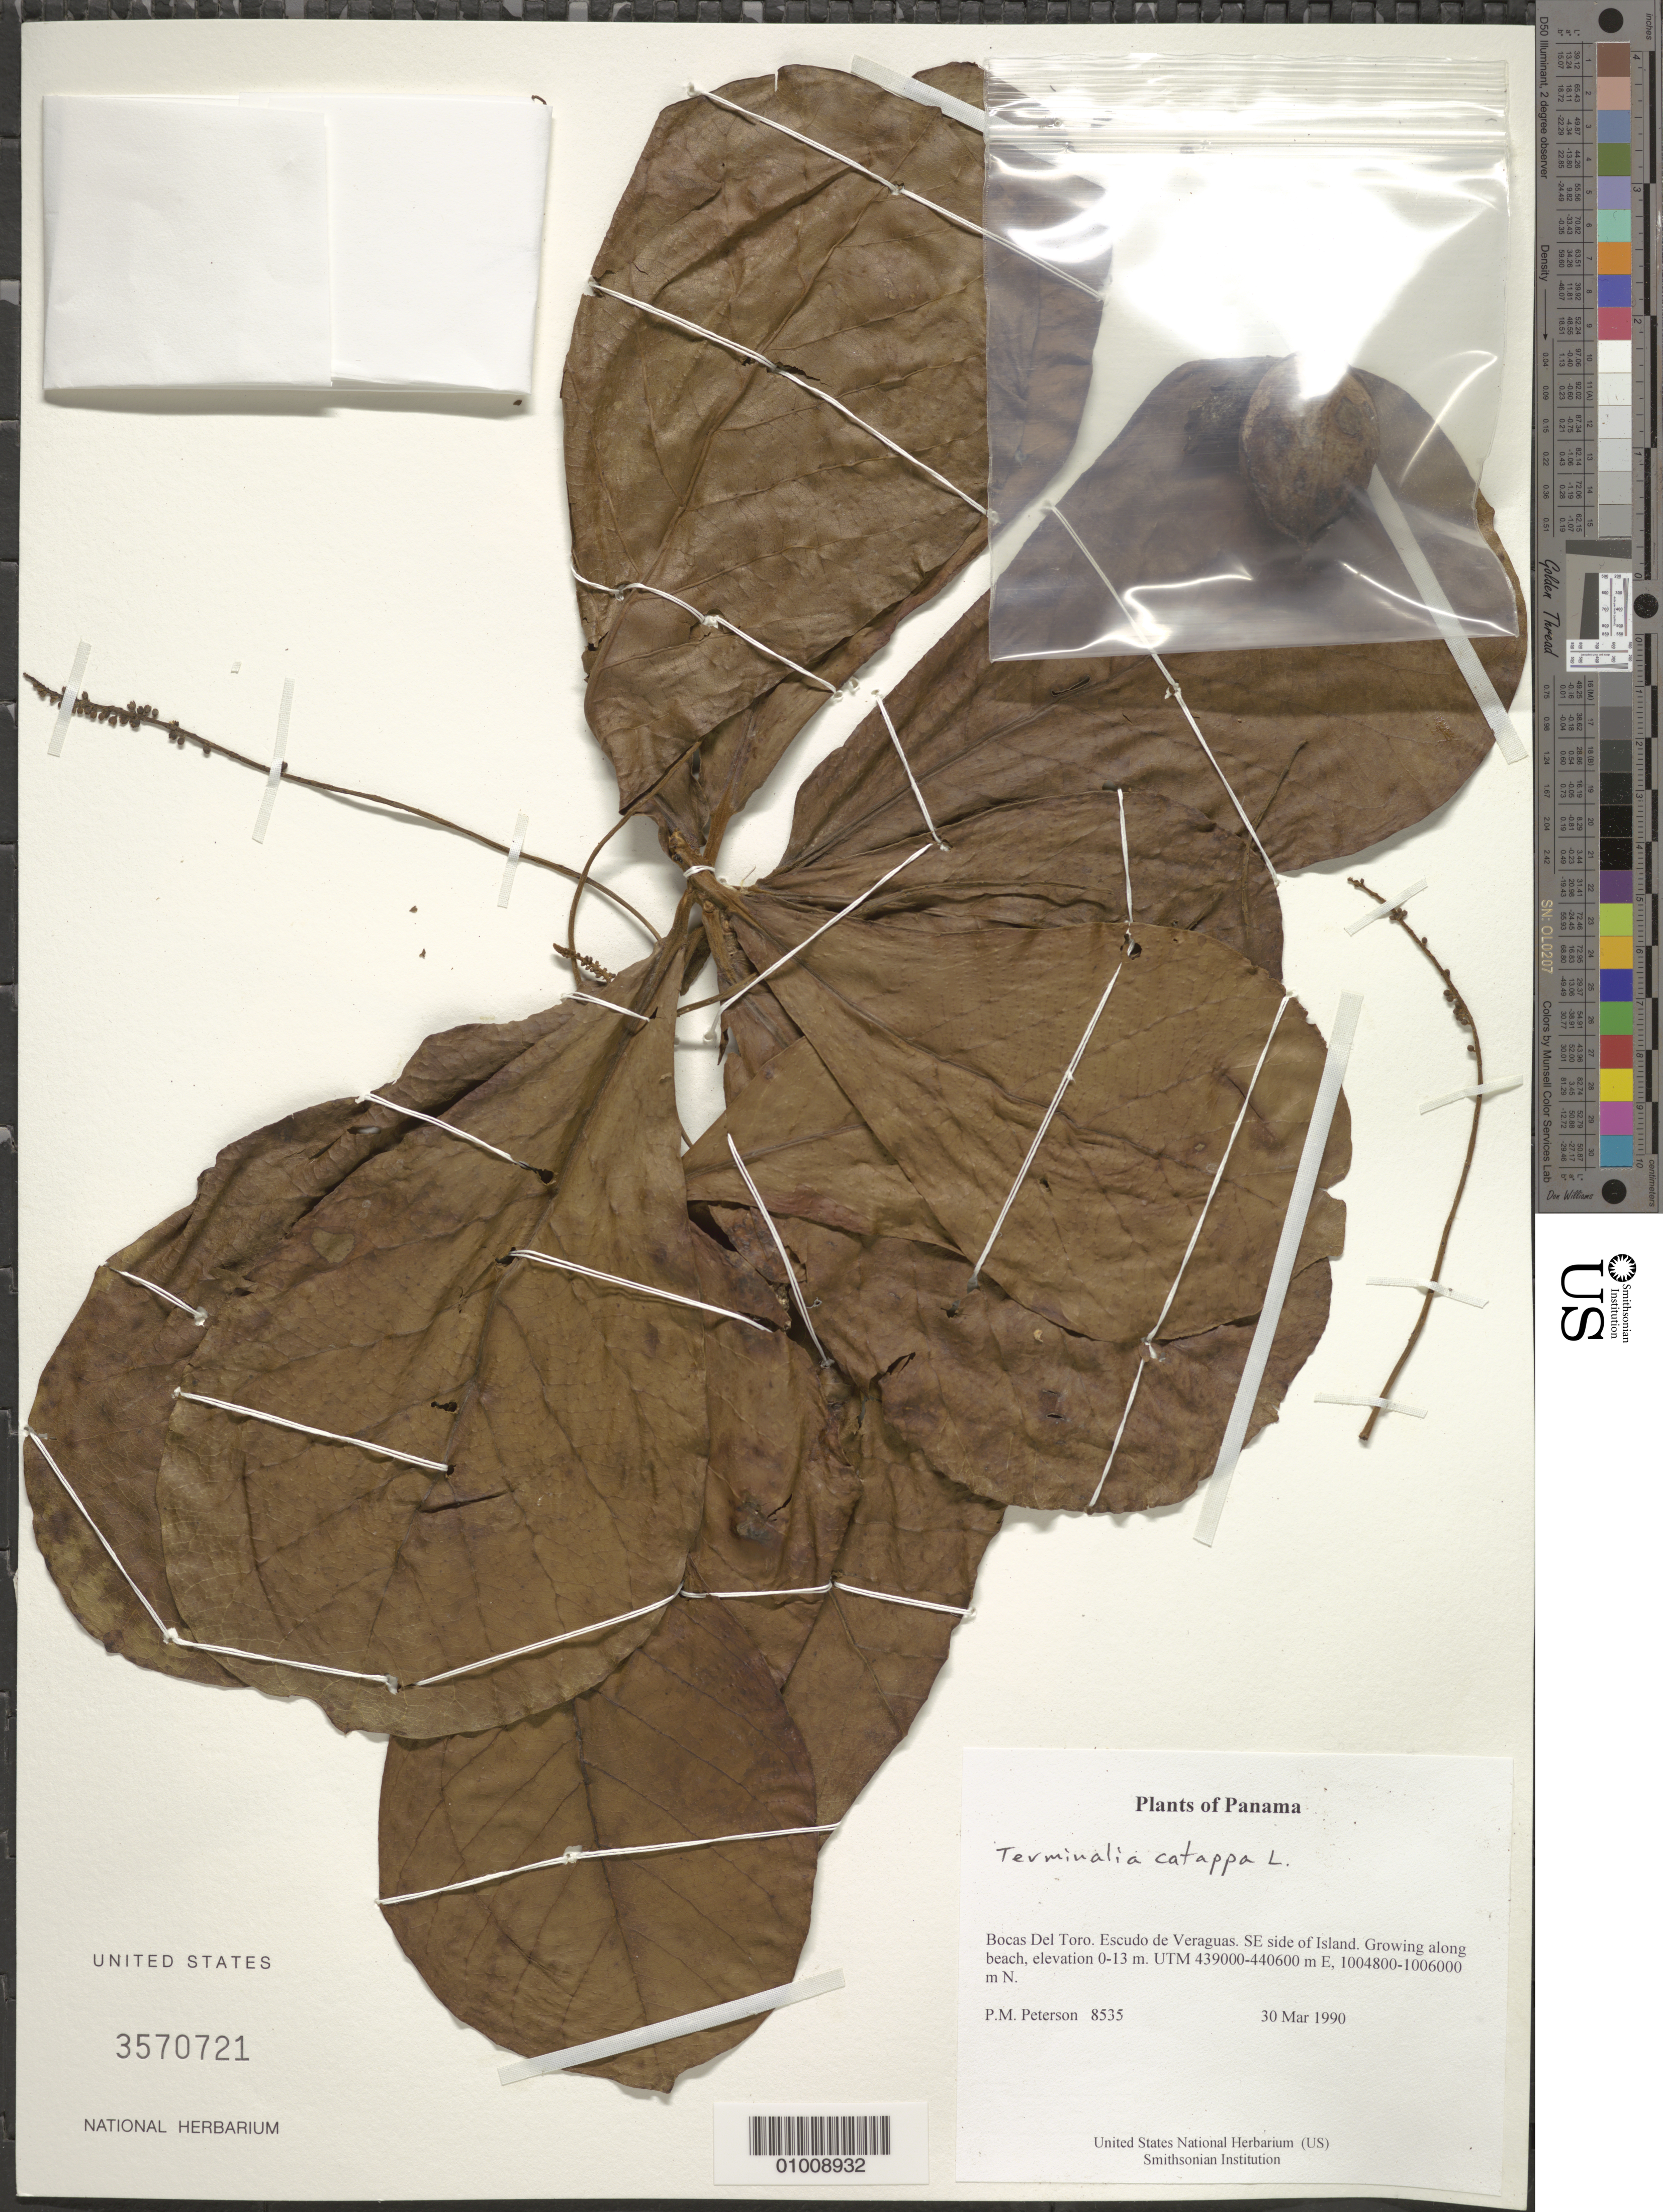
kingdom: Plantae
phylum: Tracheophyta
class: Magnoliopsida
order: Myrtales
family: Combretaceae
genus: Terminalia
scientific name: Terminalia catappa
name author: L.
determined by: Smith, Stephen F., (US), NMNH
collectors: P. M. Peterson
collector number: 08535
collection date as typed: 30 Mar 1990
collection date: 1990-03-30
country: Panama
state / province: Bocas del Toro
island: Escudo de Veraguas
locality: SE side of Island.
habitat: Growing along beach, elevation 0-13 m. UTM 439000-440600 m E, 1004800-1006000 m N.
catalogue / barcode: US 3570721